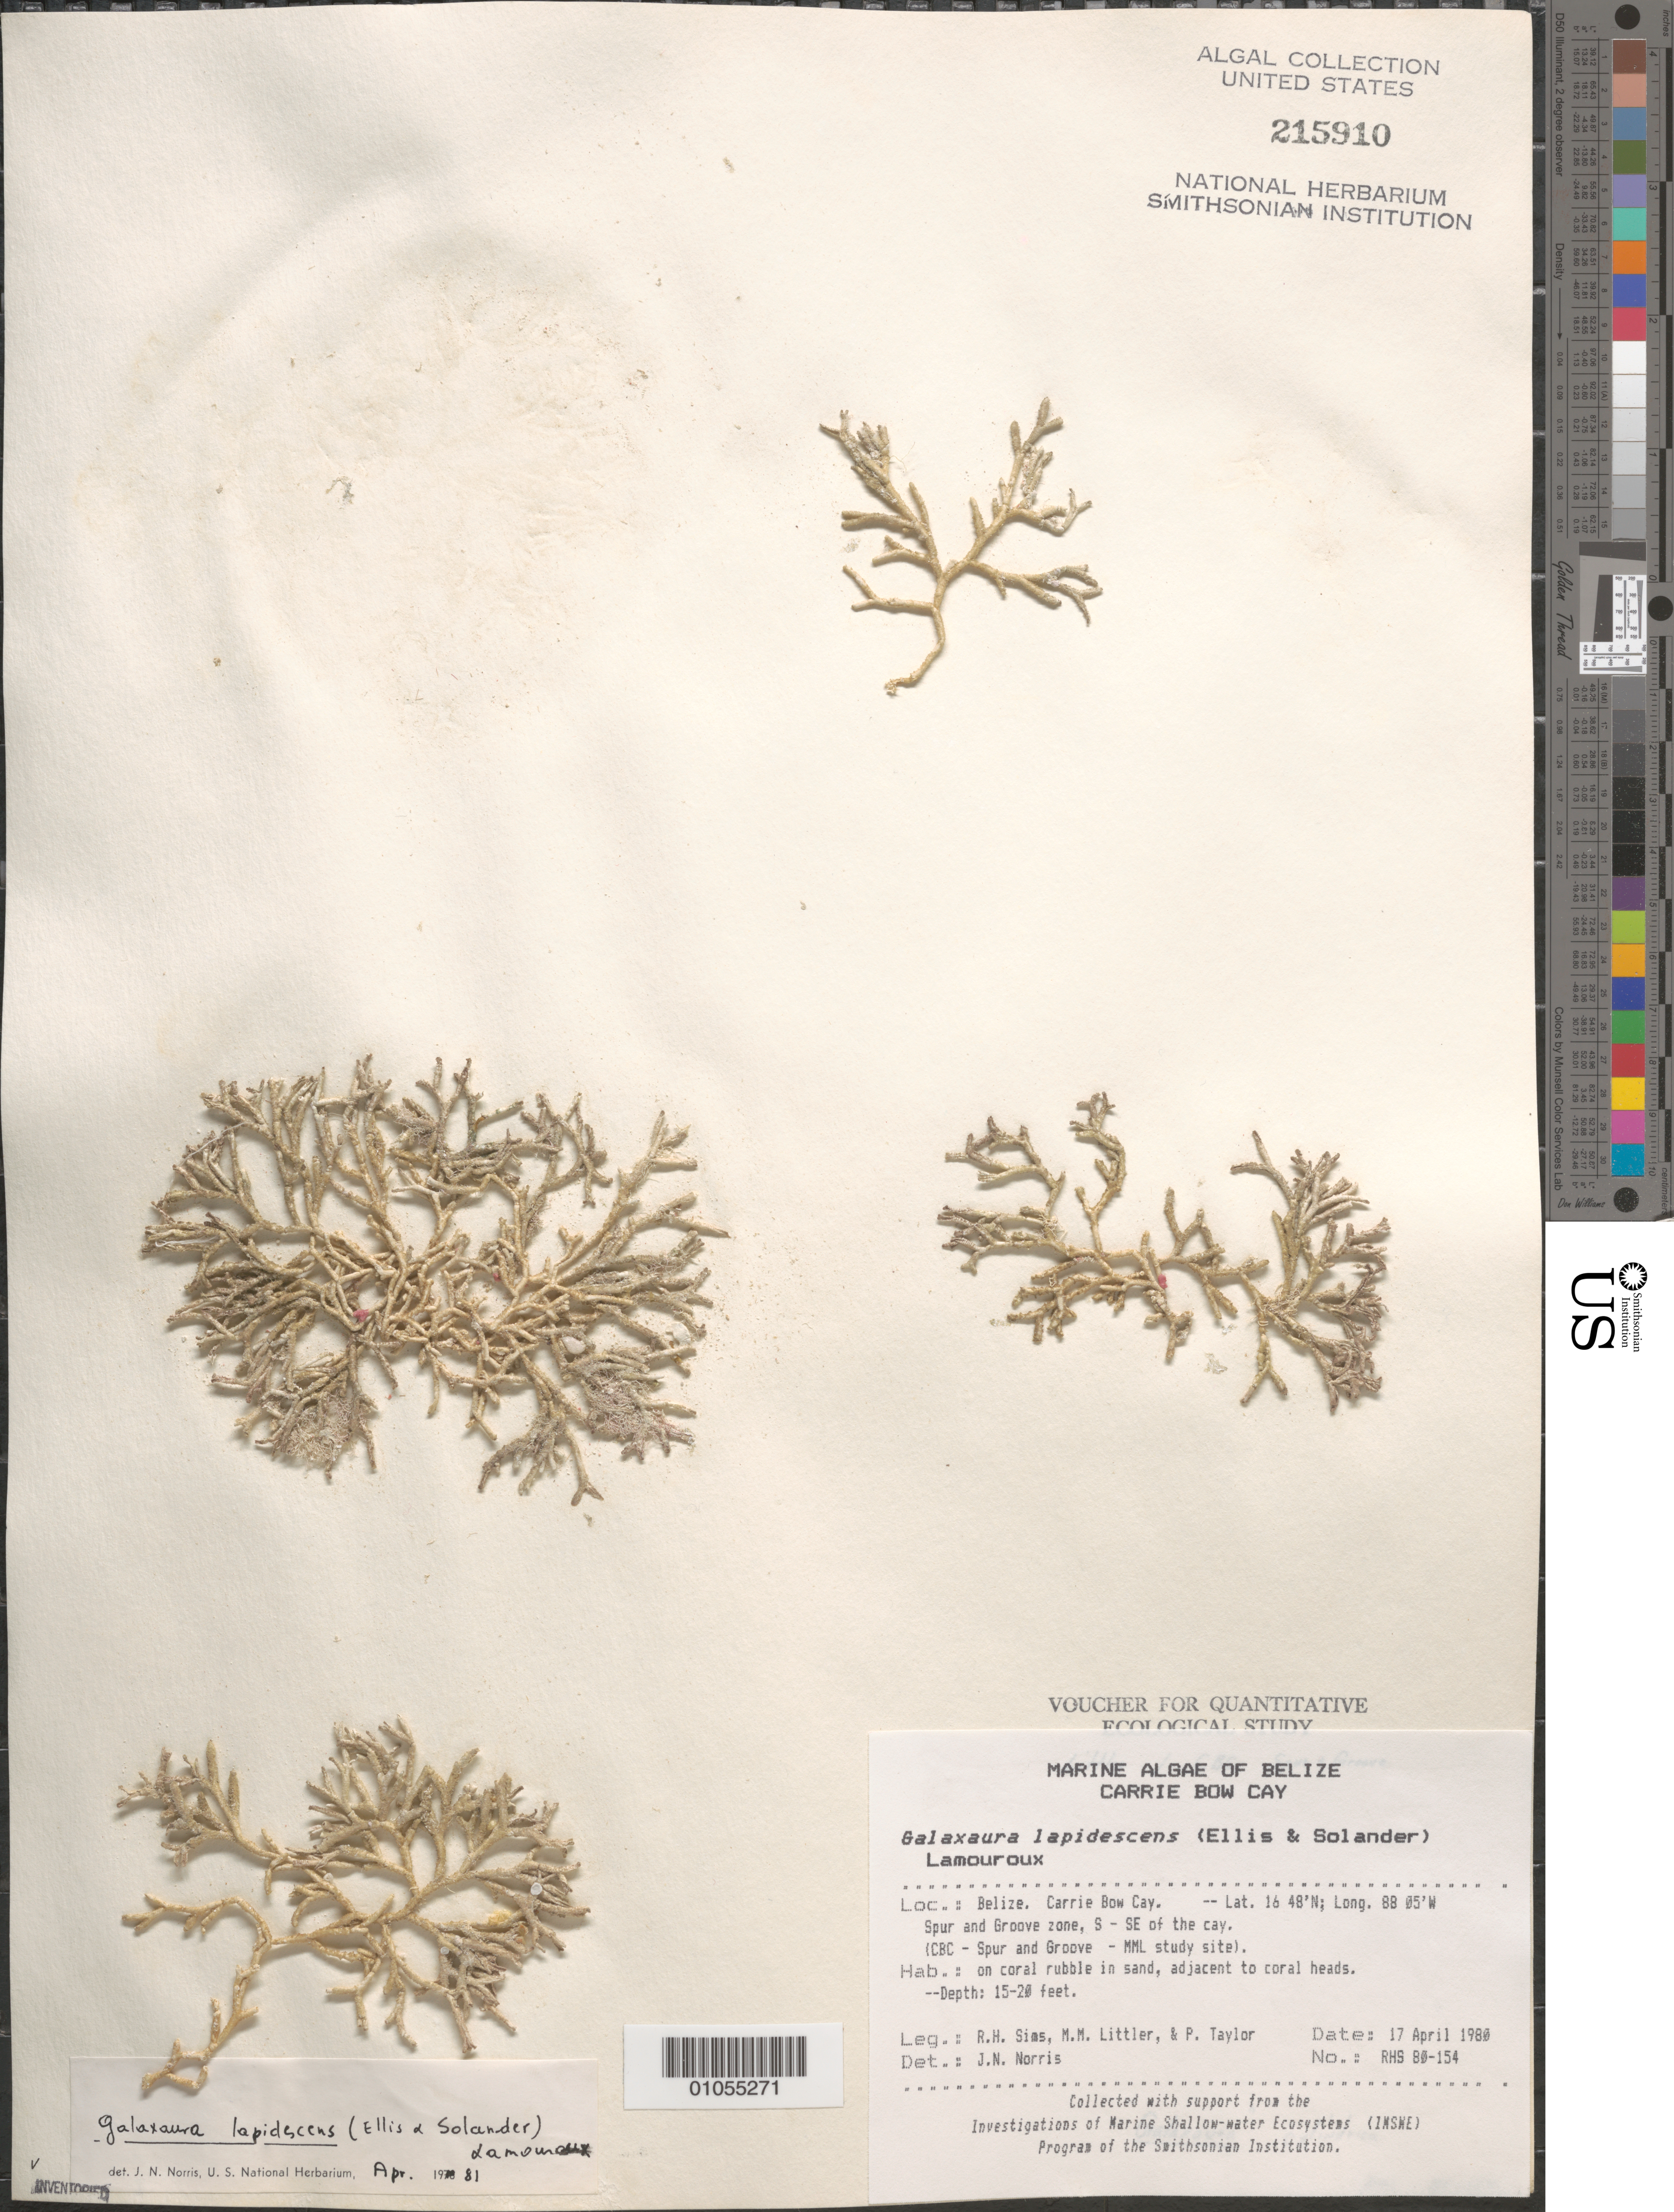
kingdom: Plantae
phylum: Rhodophyta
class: Florideophyceae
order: Nemaliales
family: Galaxauraceae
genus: Galaxaura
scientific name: Galaxaura rugosa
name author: (Ellis & Sol.) J.V.Lamouroux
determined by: Algae name updating Project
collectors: R. H. Sims, M. M. Littler & P. R. Taylor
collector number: RHS 80-154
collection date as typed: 17 Apr 1980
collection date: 1980-04-17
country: Belize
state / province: Stann Creek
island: Carrie Bow Cay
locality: Spur and groove zone, south southeast of the cay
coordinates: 16 48'N, 88 05'W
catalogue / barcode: US 215910